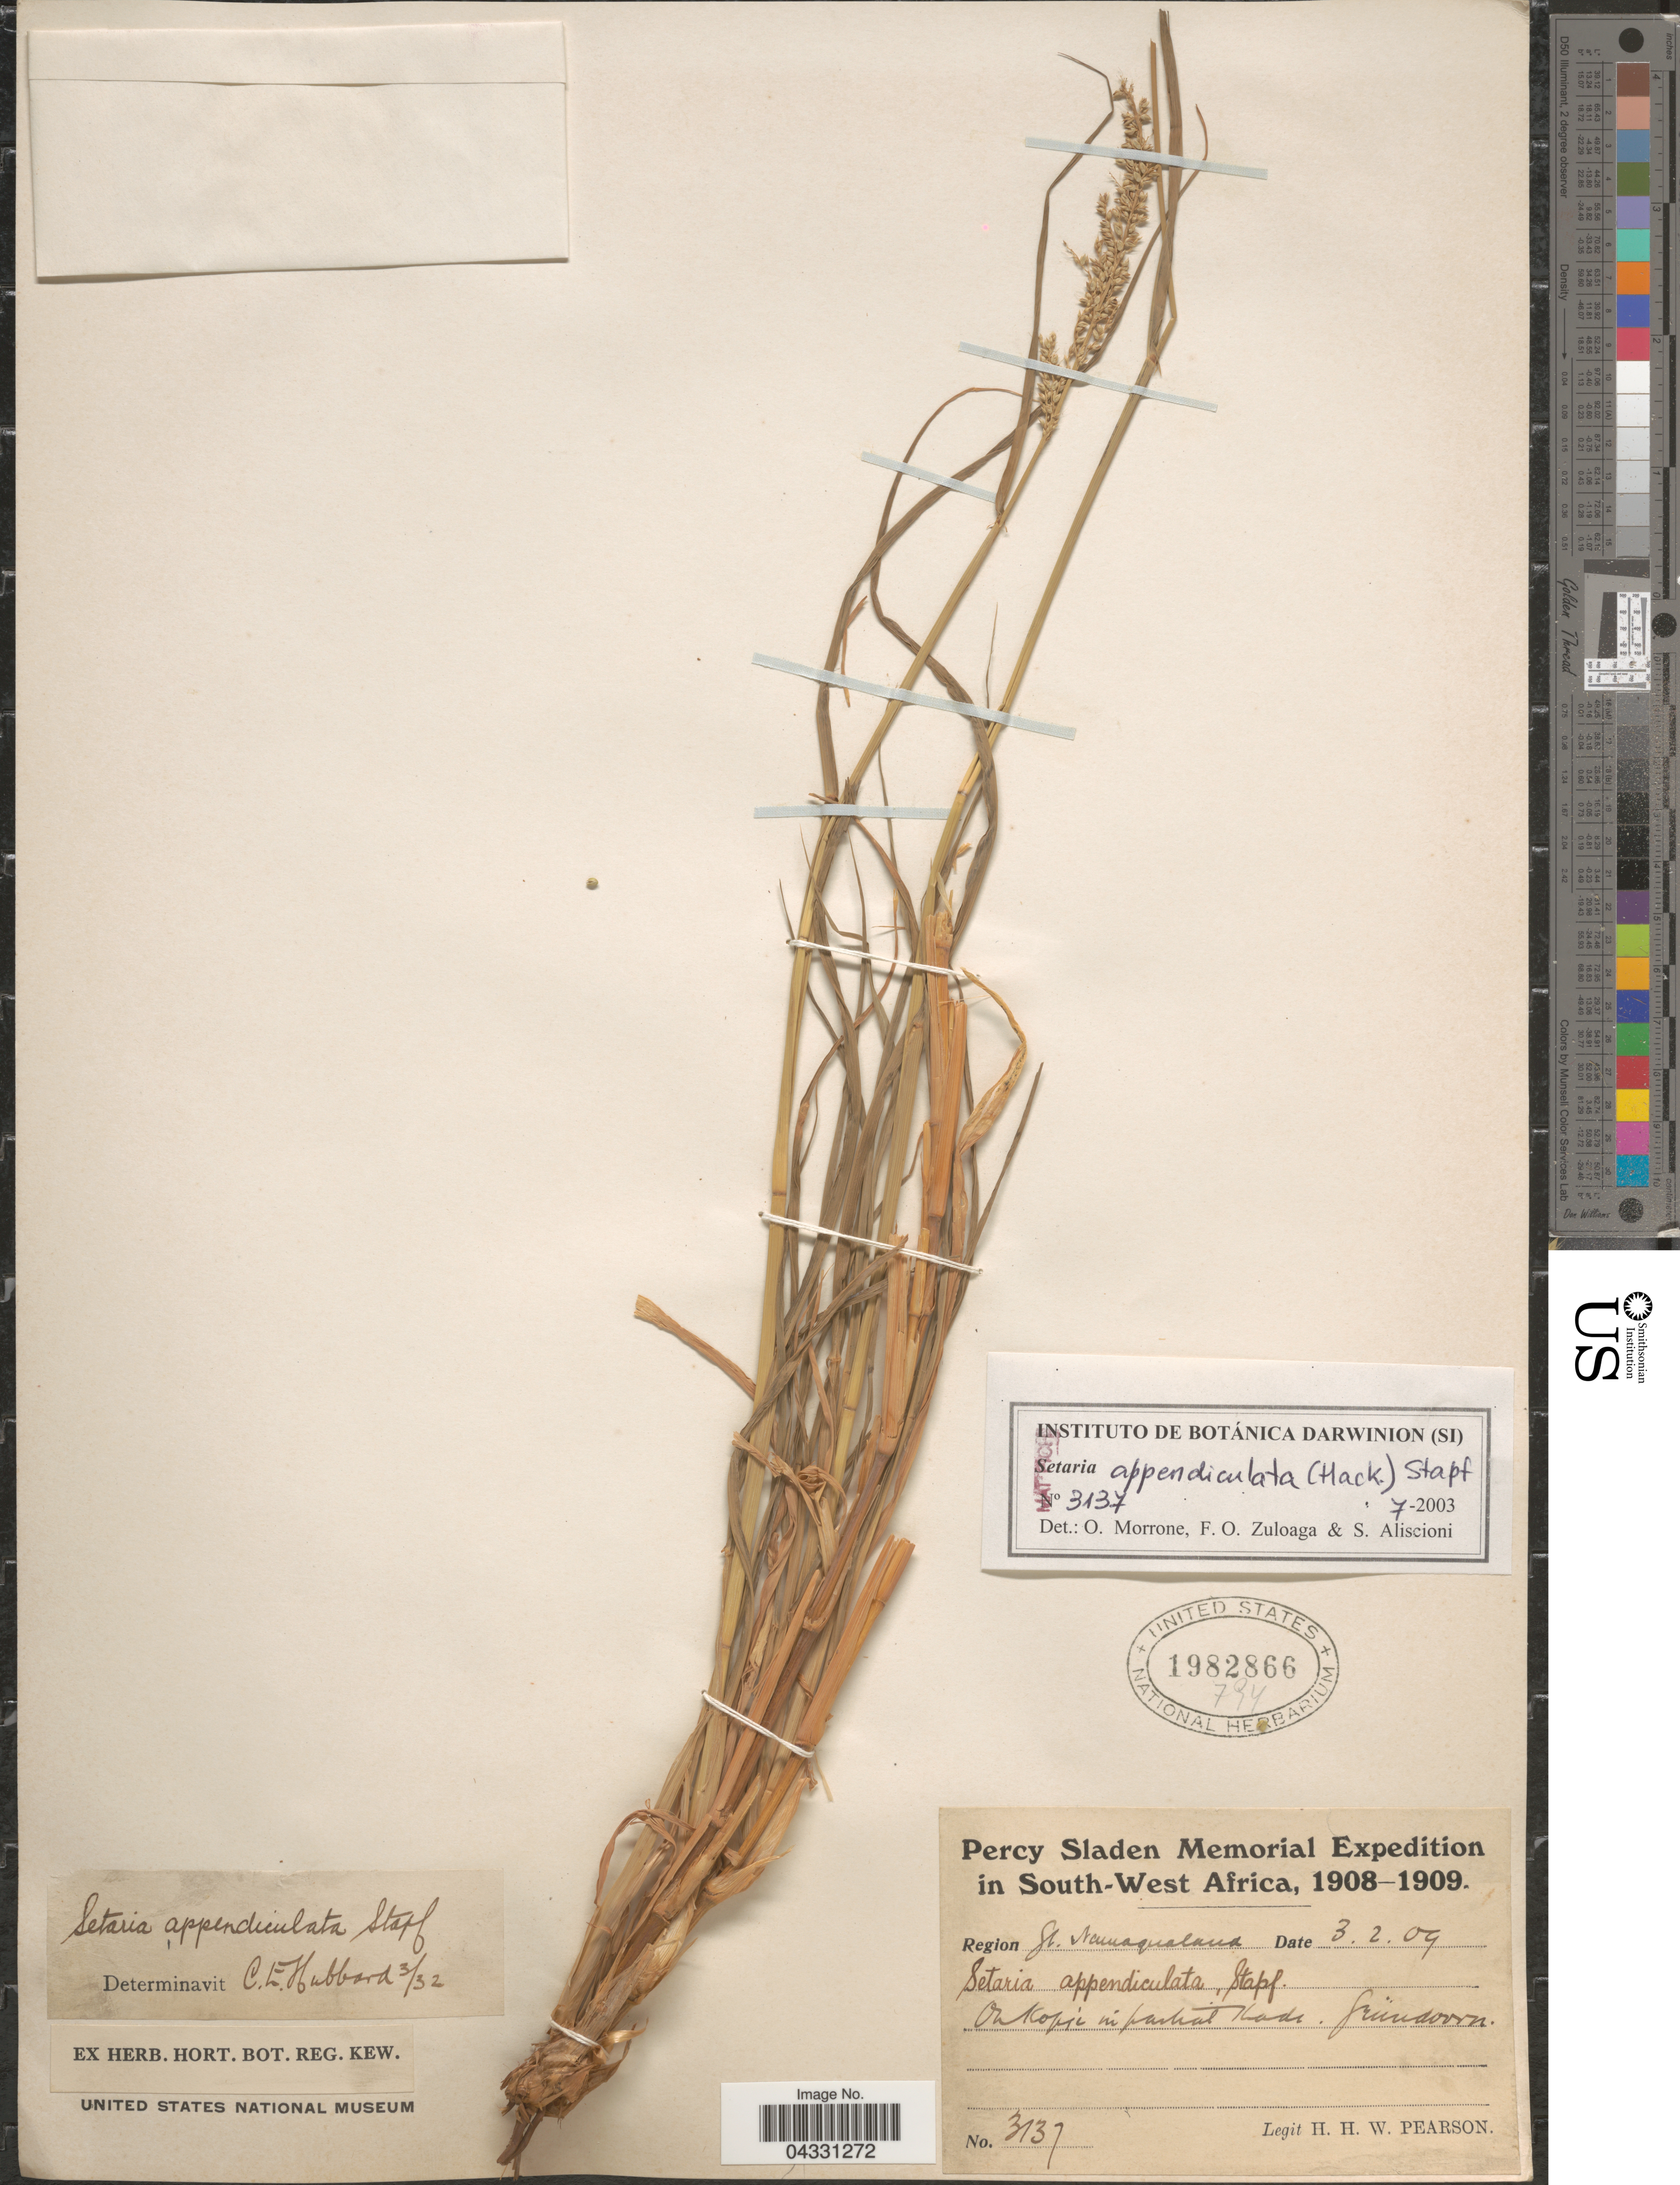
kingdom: Plantae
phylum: Tracheophyta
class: Liliopsida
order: Poales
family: Poaceae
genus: Setaria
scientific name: Setaria appendiculata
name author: (Hack.) Stapf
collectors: H. H. W. Pearson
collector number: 3137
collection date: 1909-02-03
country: Namibia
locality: Percy Sladen Memorial Expedition in South-West Africa, 1908-1909. Region Gt. Namaqualand.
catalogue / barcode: US 1982866